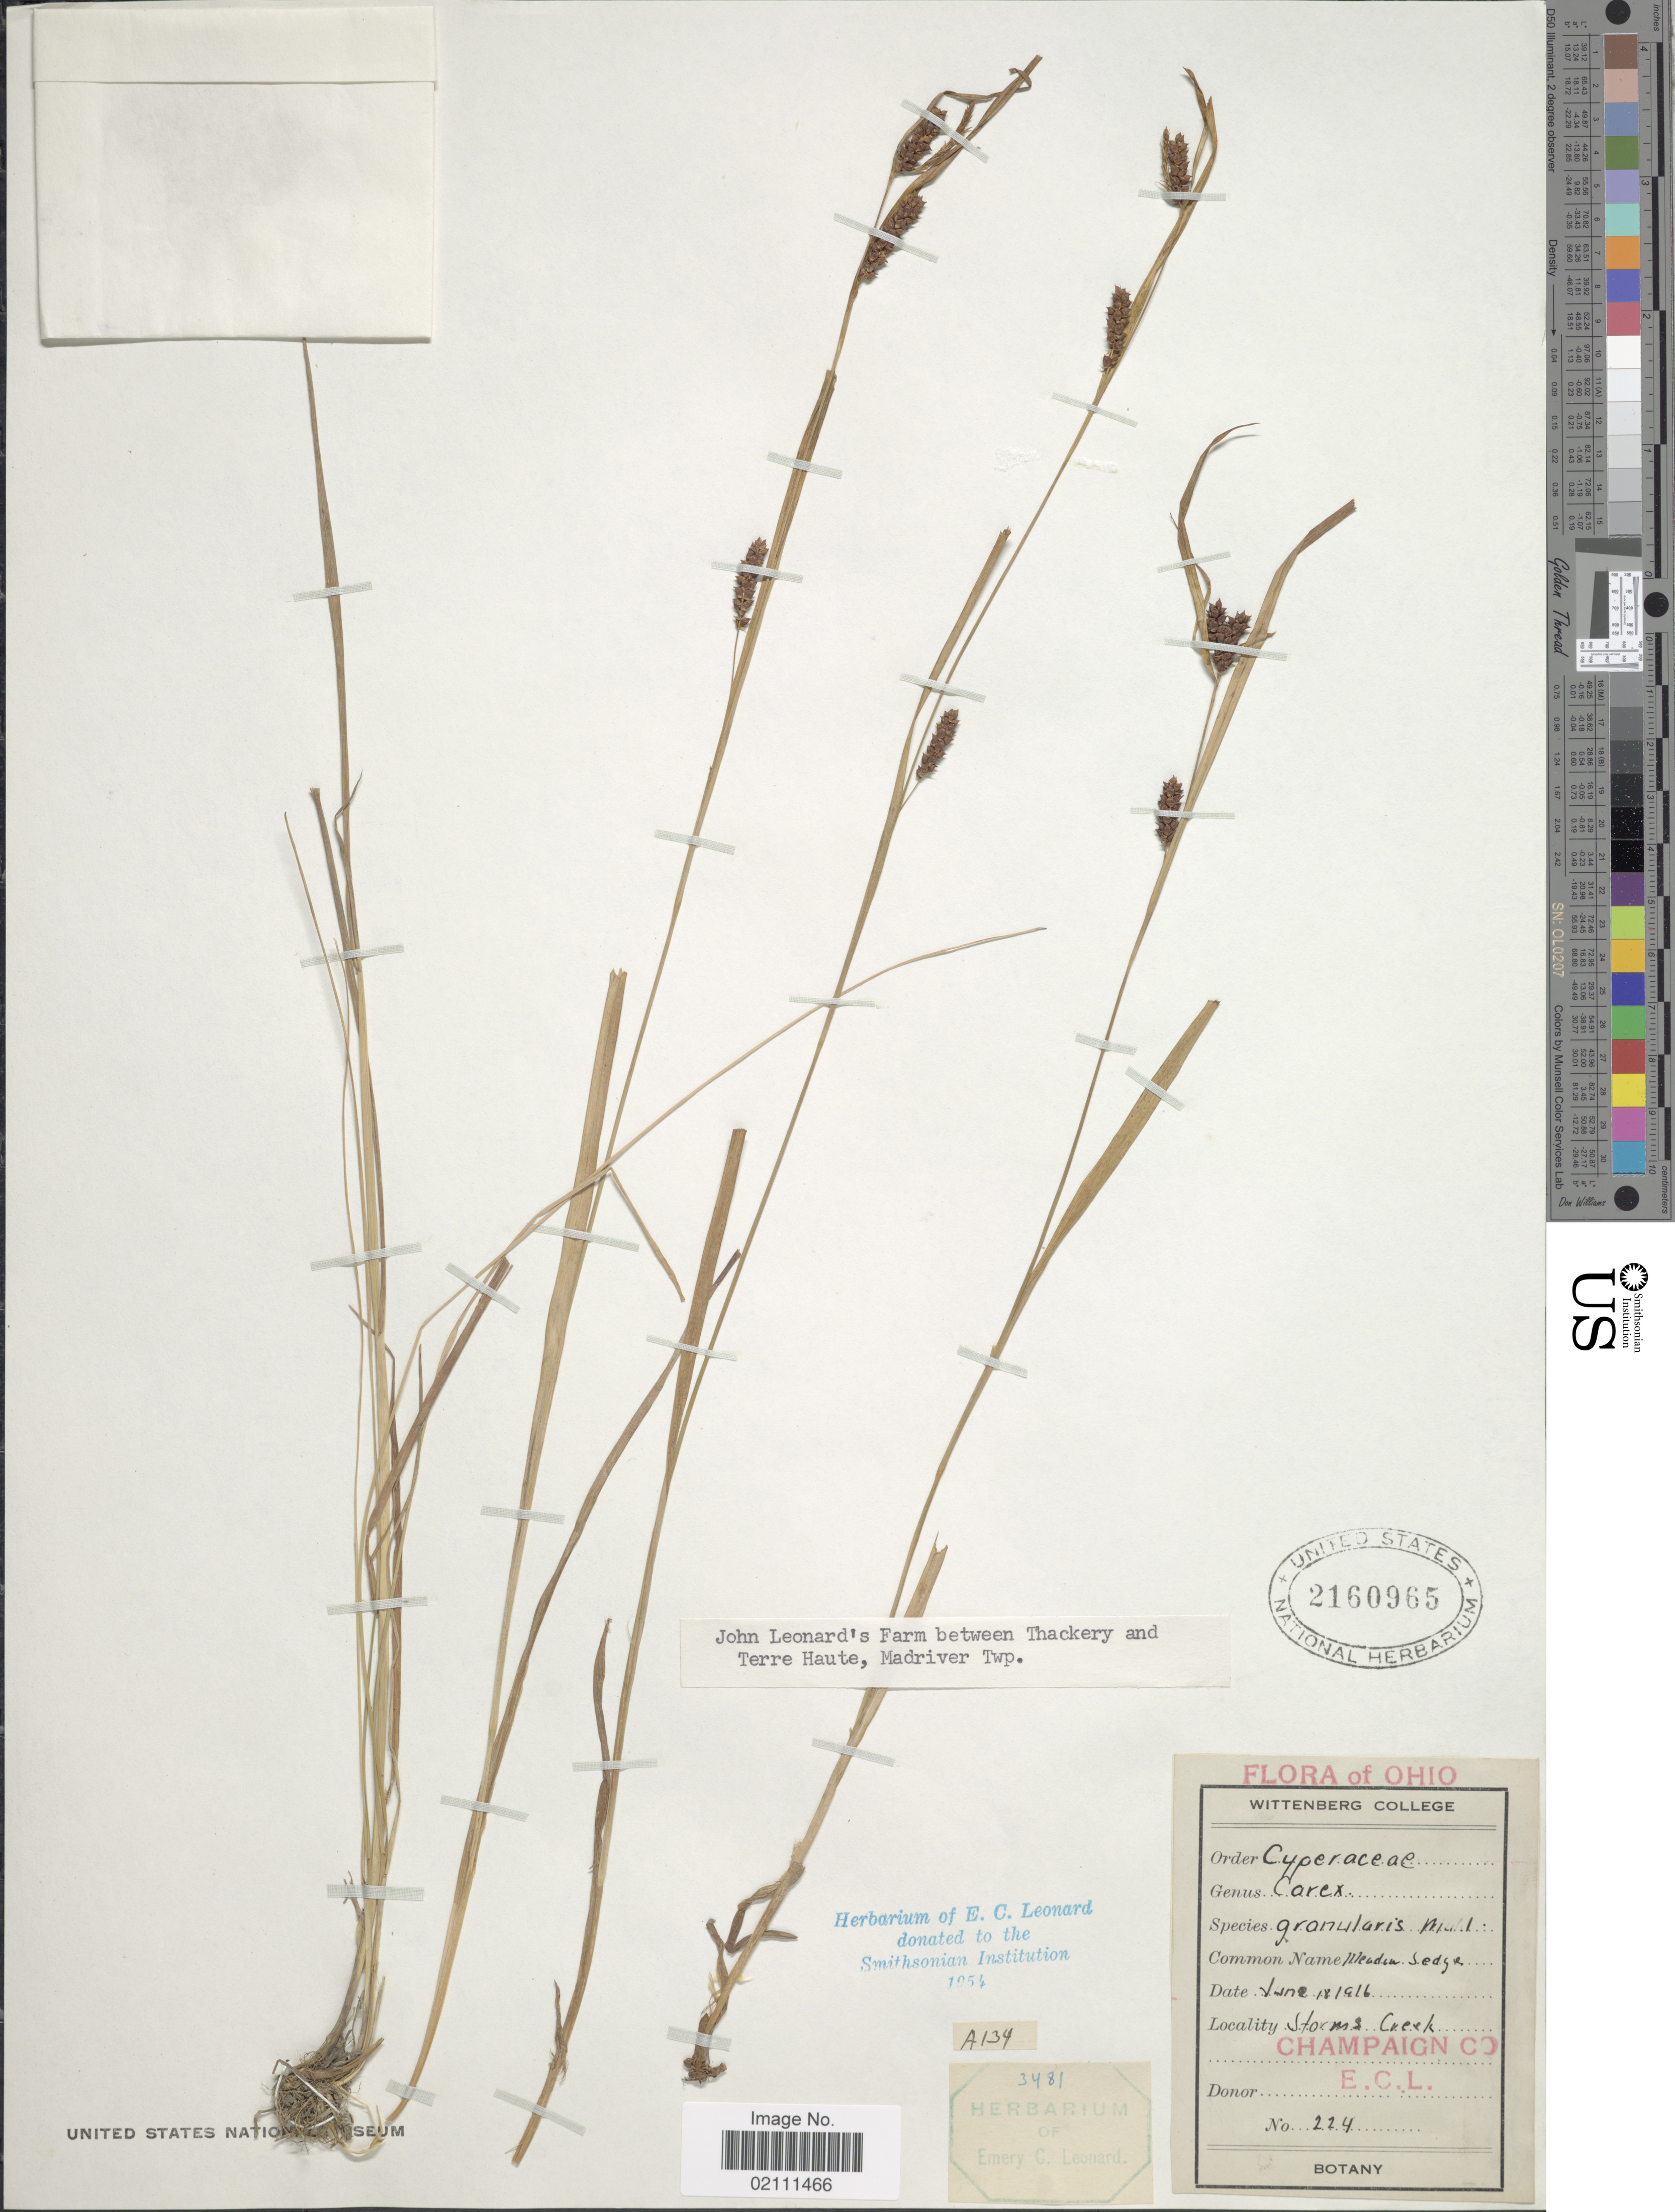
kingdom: Plantae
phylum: Tracheophyta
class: Liliopsida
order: Poales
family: Cyperaceae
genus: Carex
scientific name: Carex granularis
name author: Muhl. ex Willd.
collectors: E. C. Leonard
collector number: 224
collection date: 1916-06-18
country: United States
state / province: Ohio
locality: Storms Creek, Champaign Co.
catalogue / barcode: US 2160965